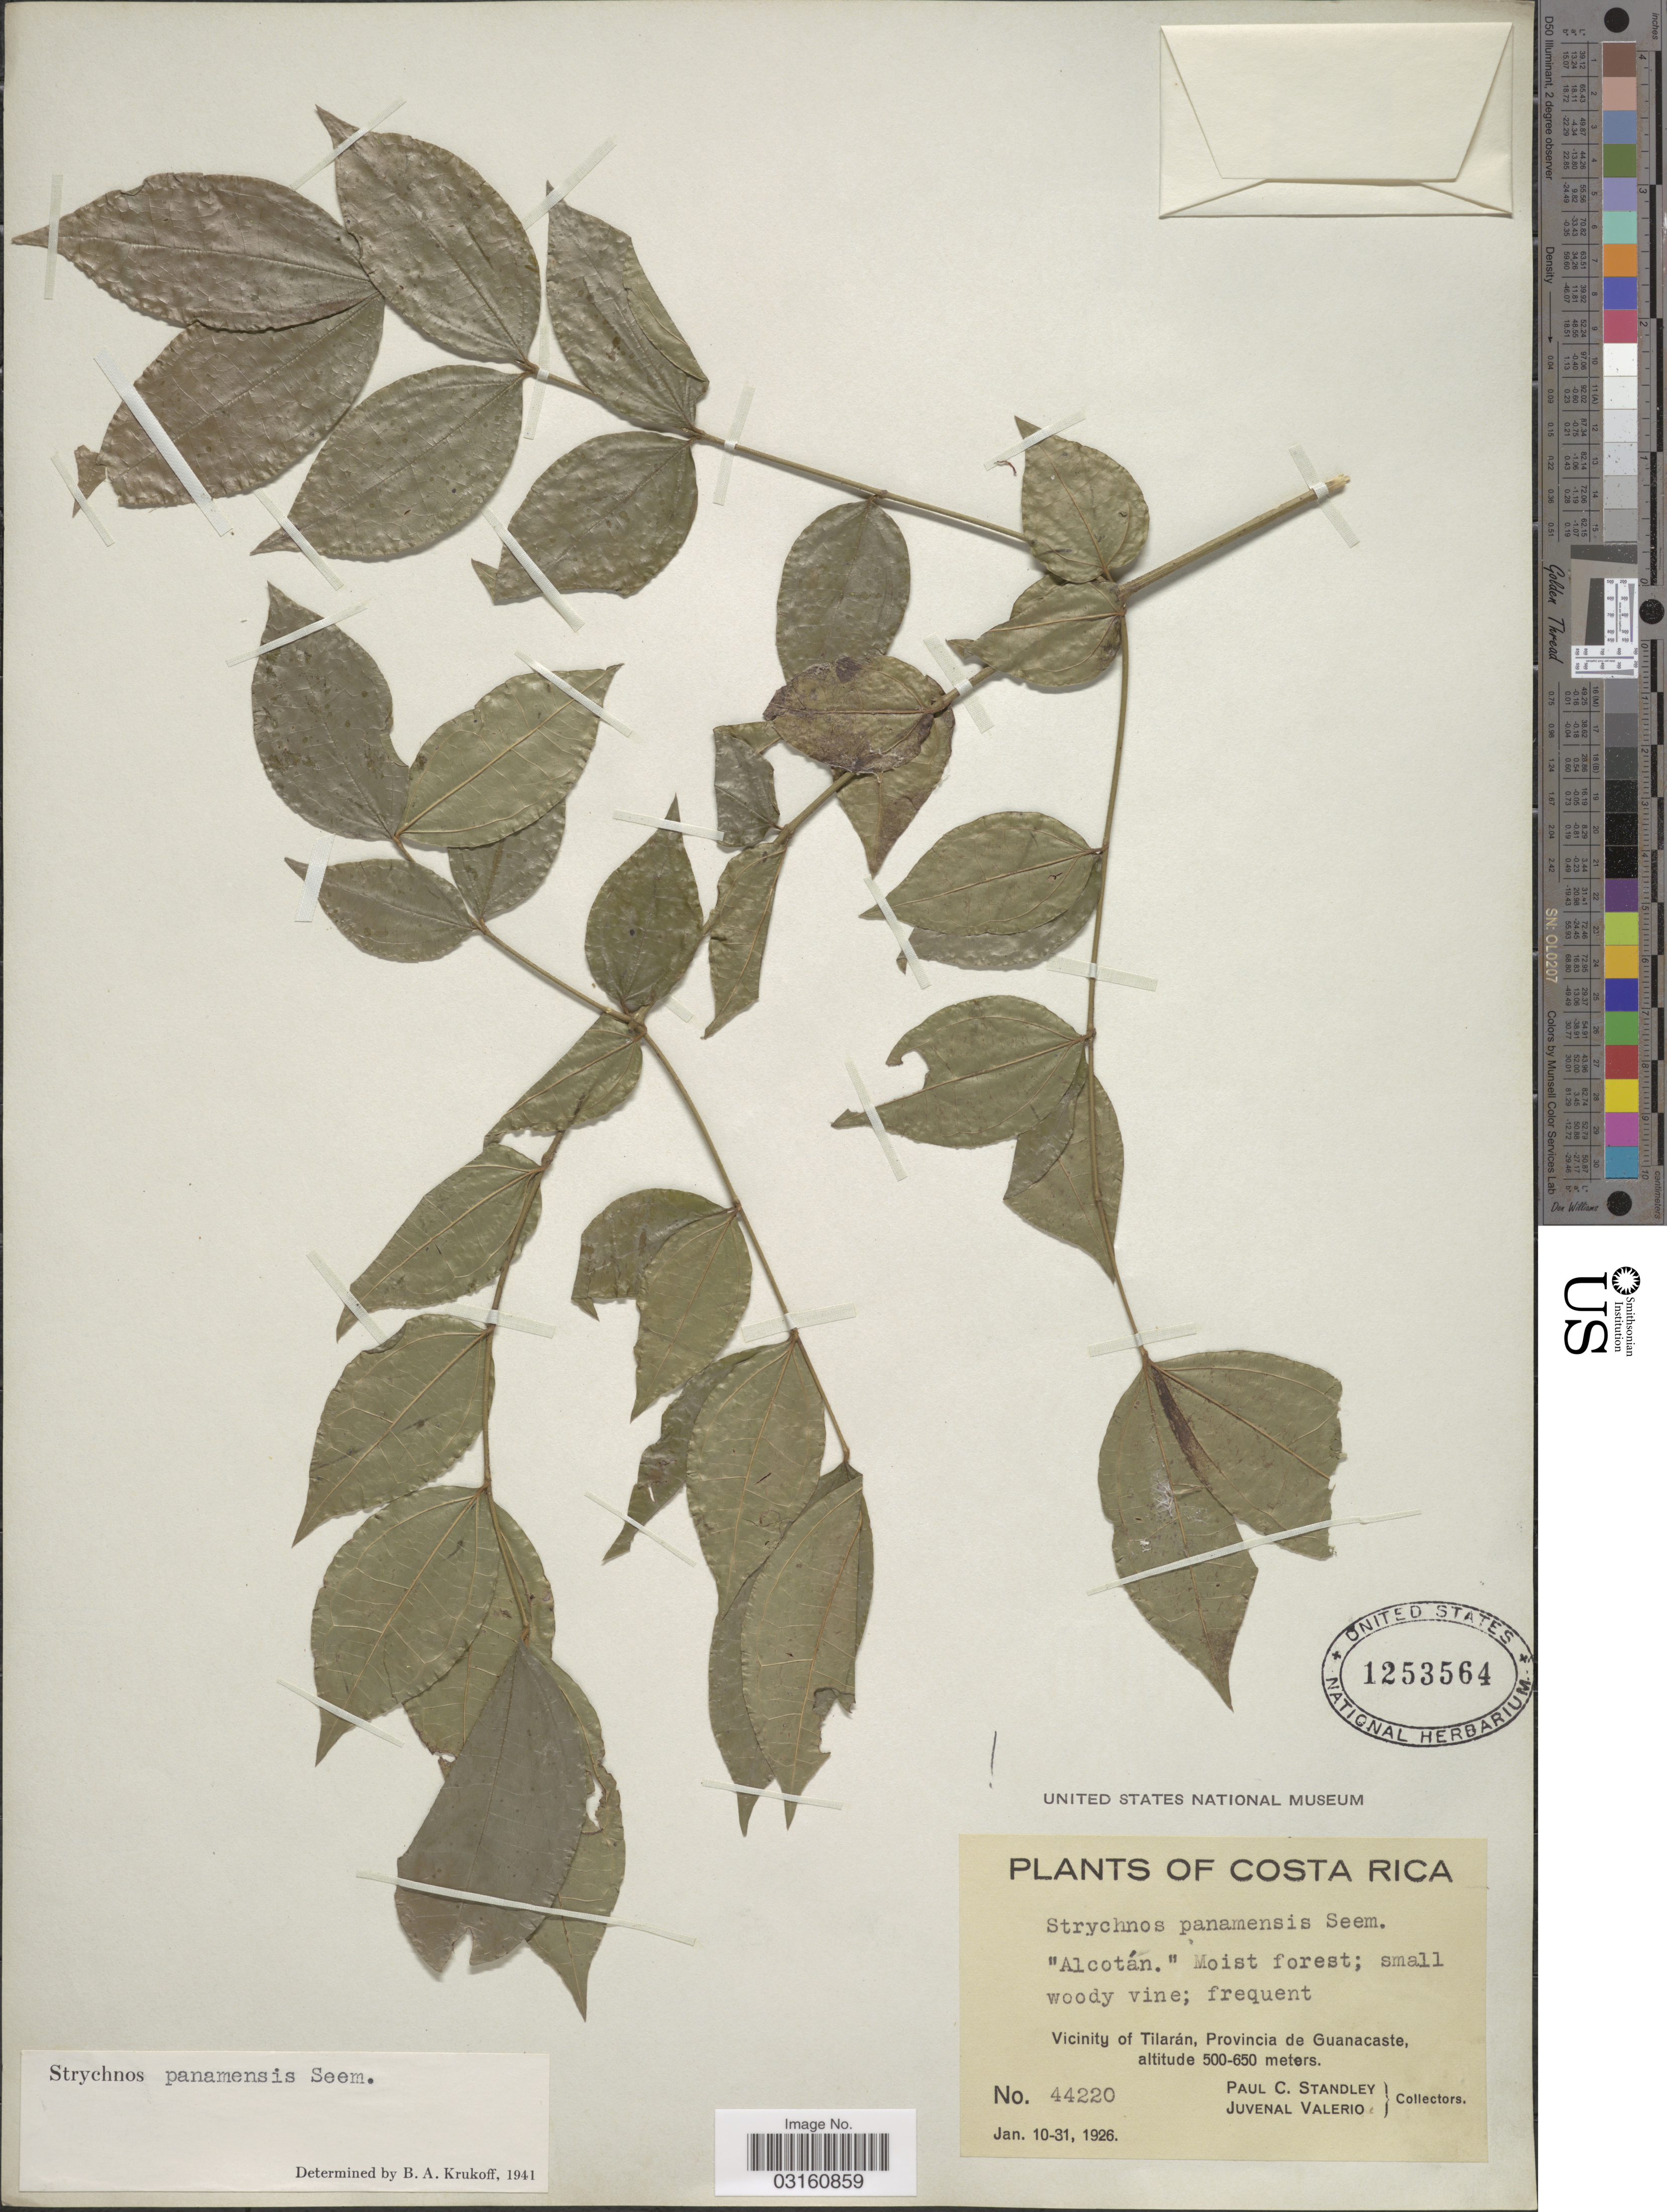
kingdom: Plantae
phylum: Tracheophyta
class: Magnoliopsida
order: Gentianales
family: Loganiaceae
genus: Strychnos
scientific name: Strychnos panamensis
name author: Seem.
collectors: P. C. Standley & J. Valerio R.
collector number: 44220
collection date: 1926-01-10/1926-01-31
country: Costa Rica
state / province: Guanacaste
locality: Vicinity of Tilarán.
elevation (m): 500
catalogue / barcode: US 1253564